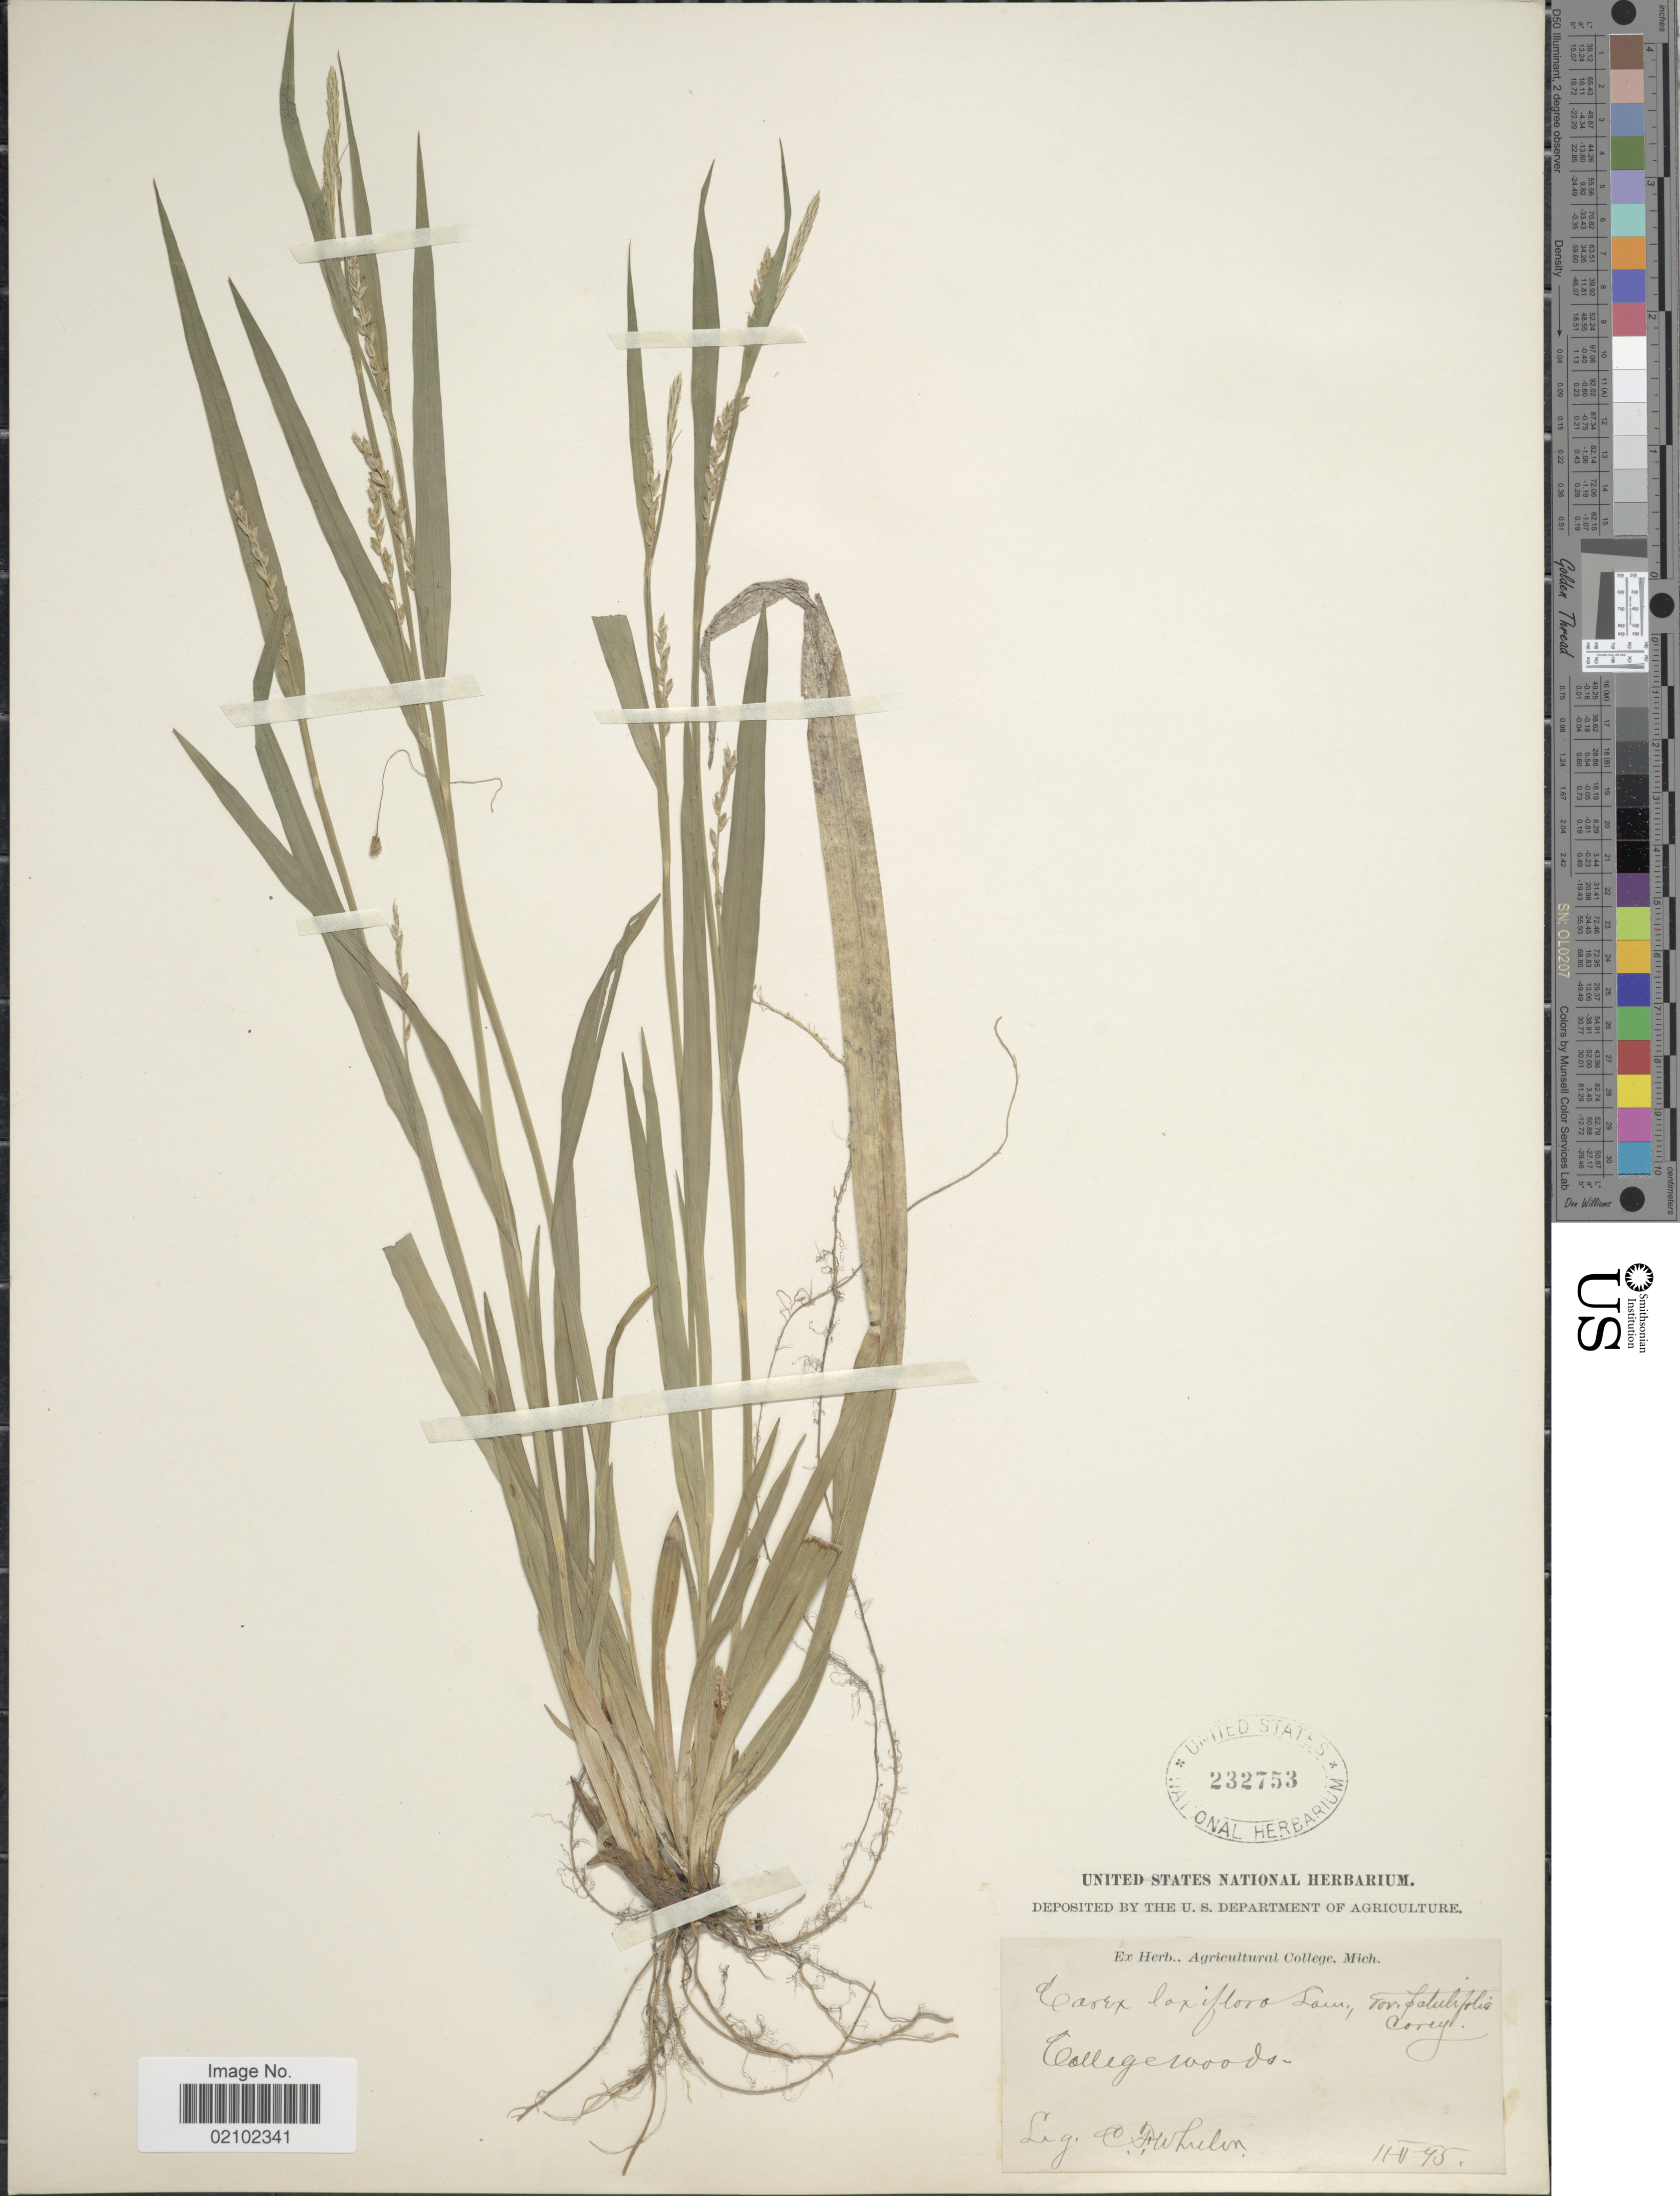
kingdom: Plantae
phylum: Tracheophyta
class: Liliopsida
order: Poales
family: Cyperaceae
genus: Carex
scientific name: Carex laxiflora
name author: Lam.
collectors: C. Wheeler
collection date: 1895-05-11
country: United States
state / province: Michigan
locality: College woods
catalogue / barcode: US 232753